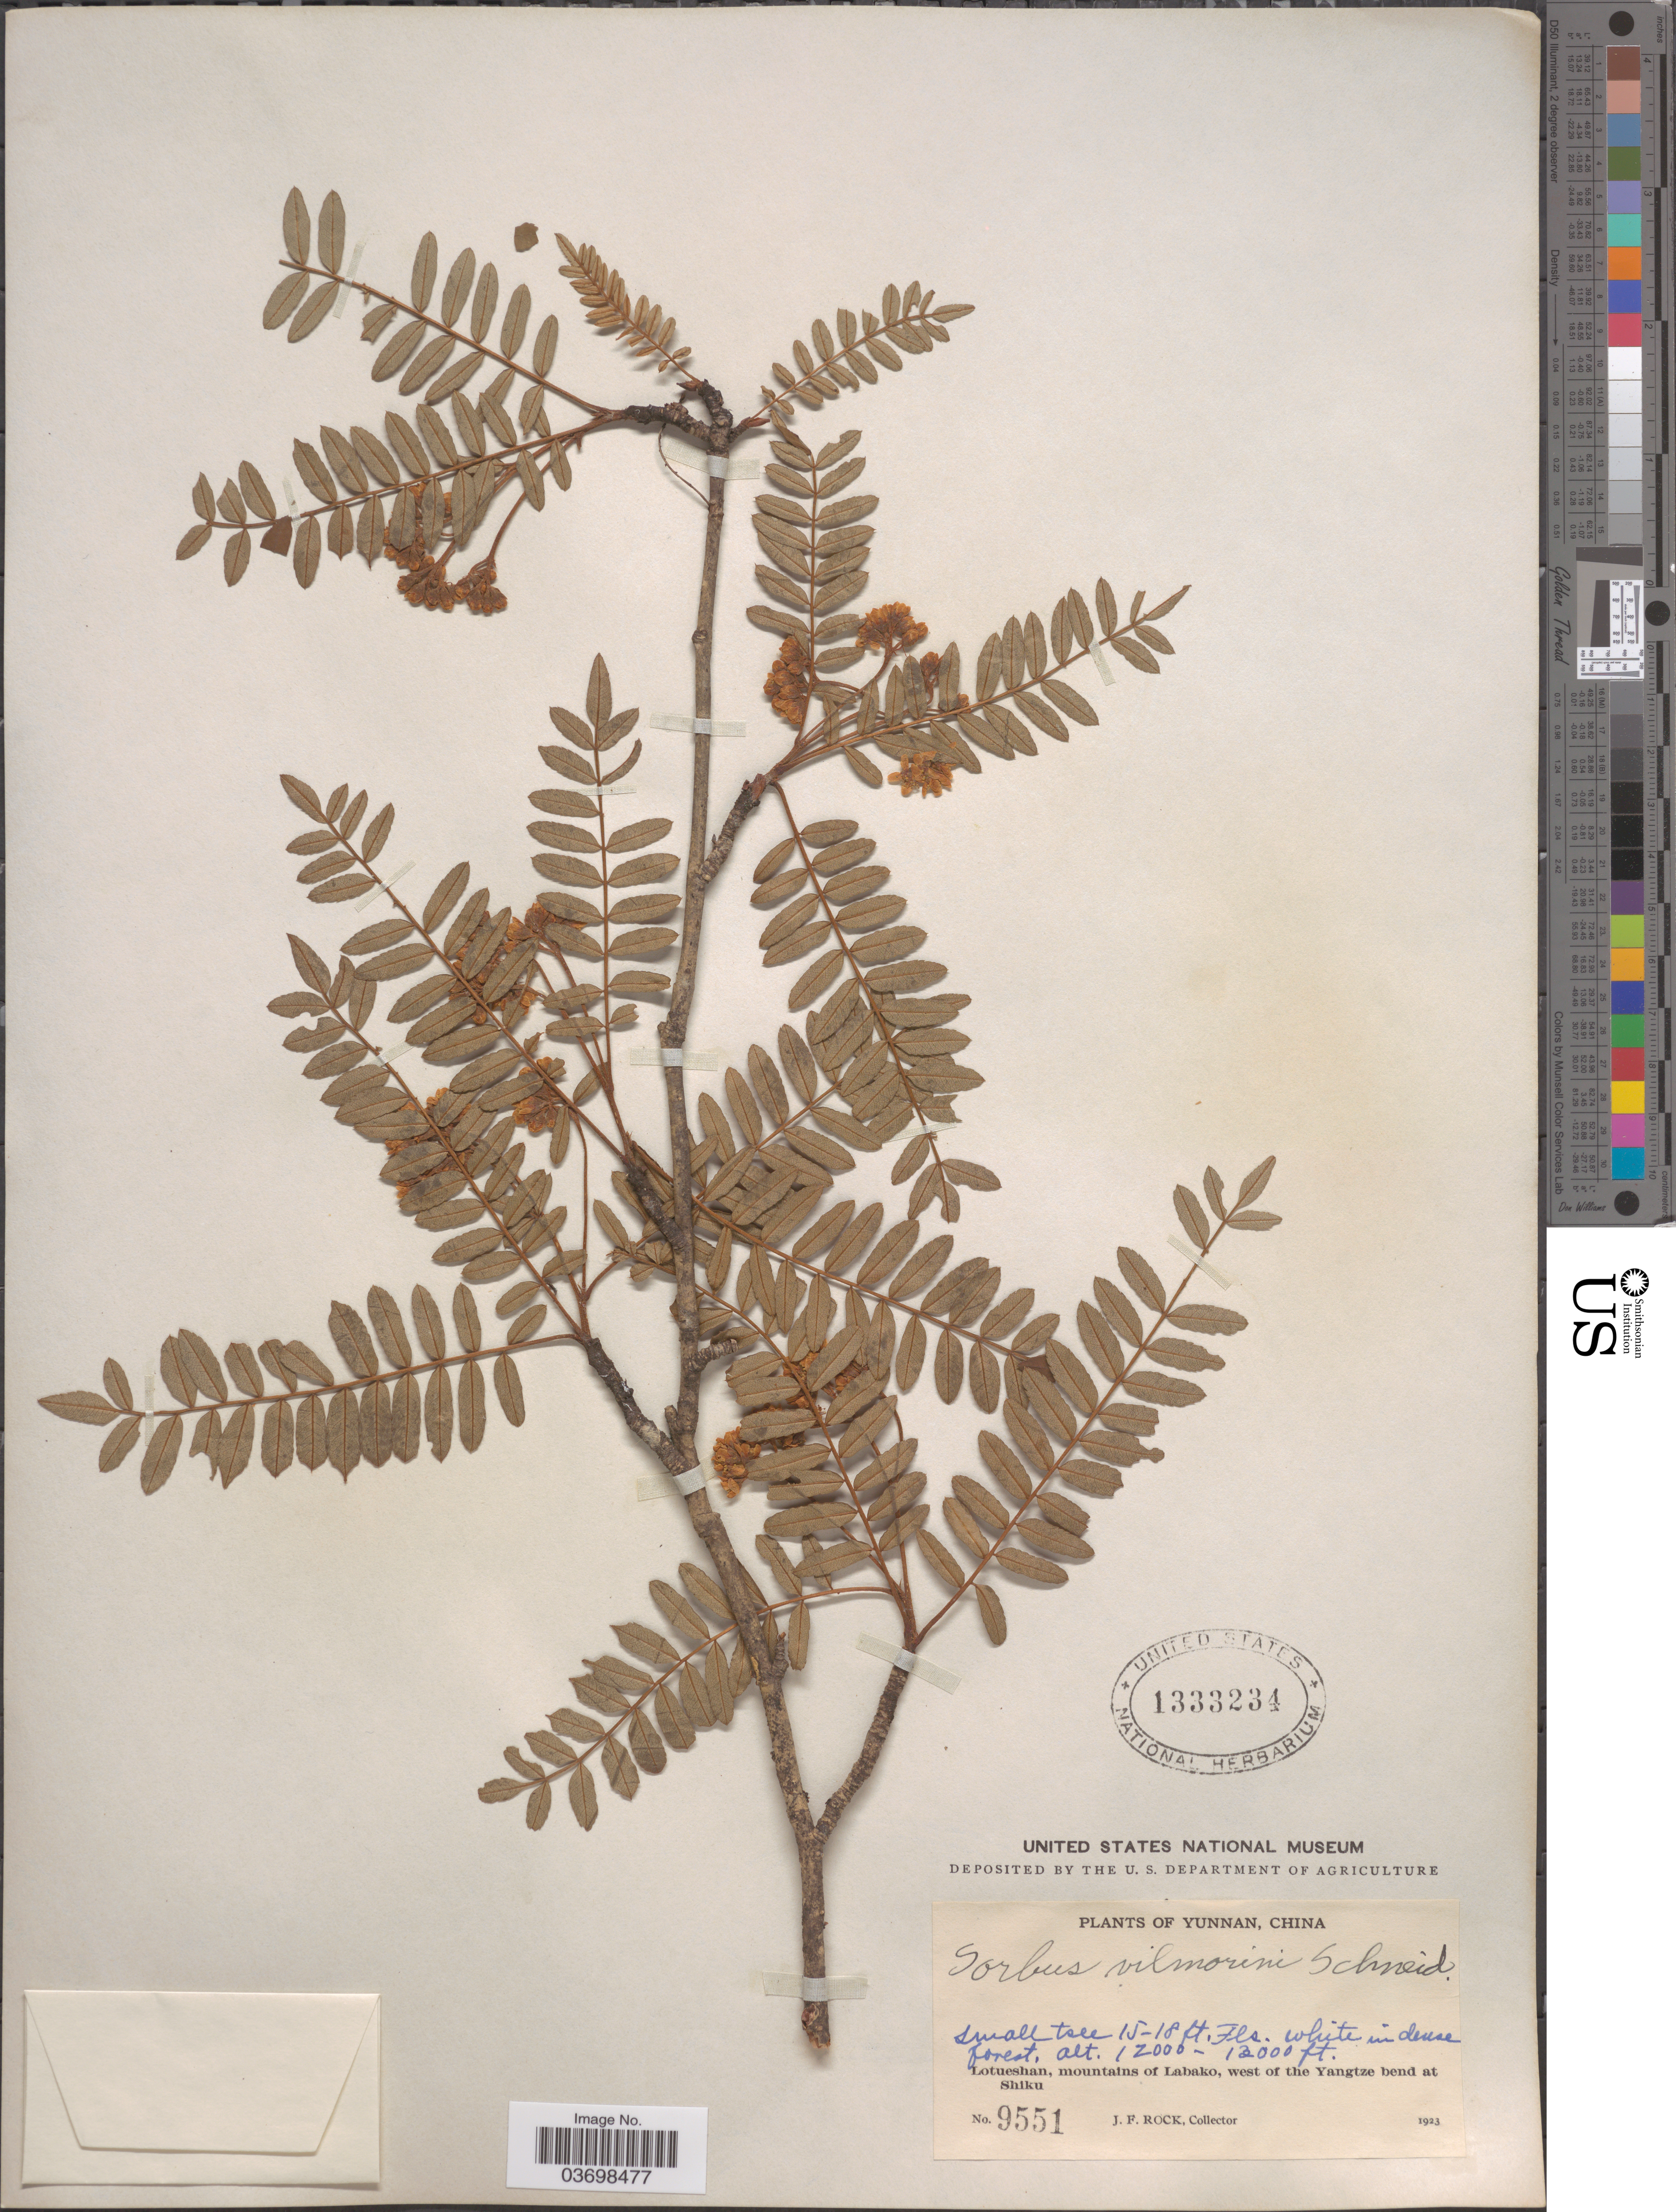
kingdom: Plantae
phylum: Tracheophyta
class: Magnoliopsida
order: Rosales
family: Rosaceae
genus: Sorbus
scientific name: Sorbus vilmorini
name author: C.K. Schneid.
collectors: J. Rock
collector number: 9551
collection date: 1923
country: China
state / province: Yunnan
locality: Lotueshan, mountains of Labako, west of the Yangtze bend at Shiku.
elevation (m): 3658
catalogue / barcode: US 1333234